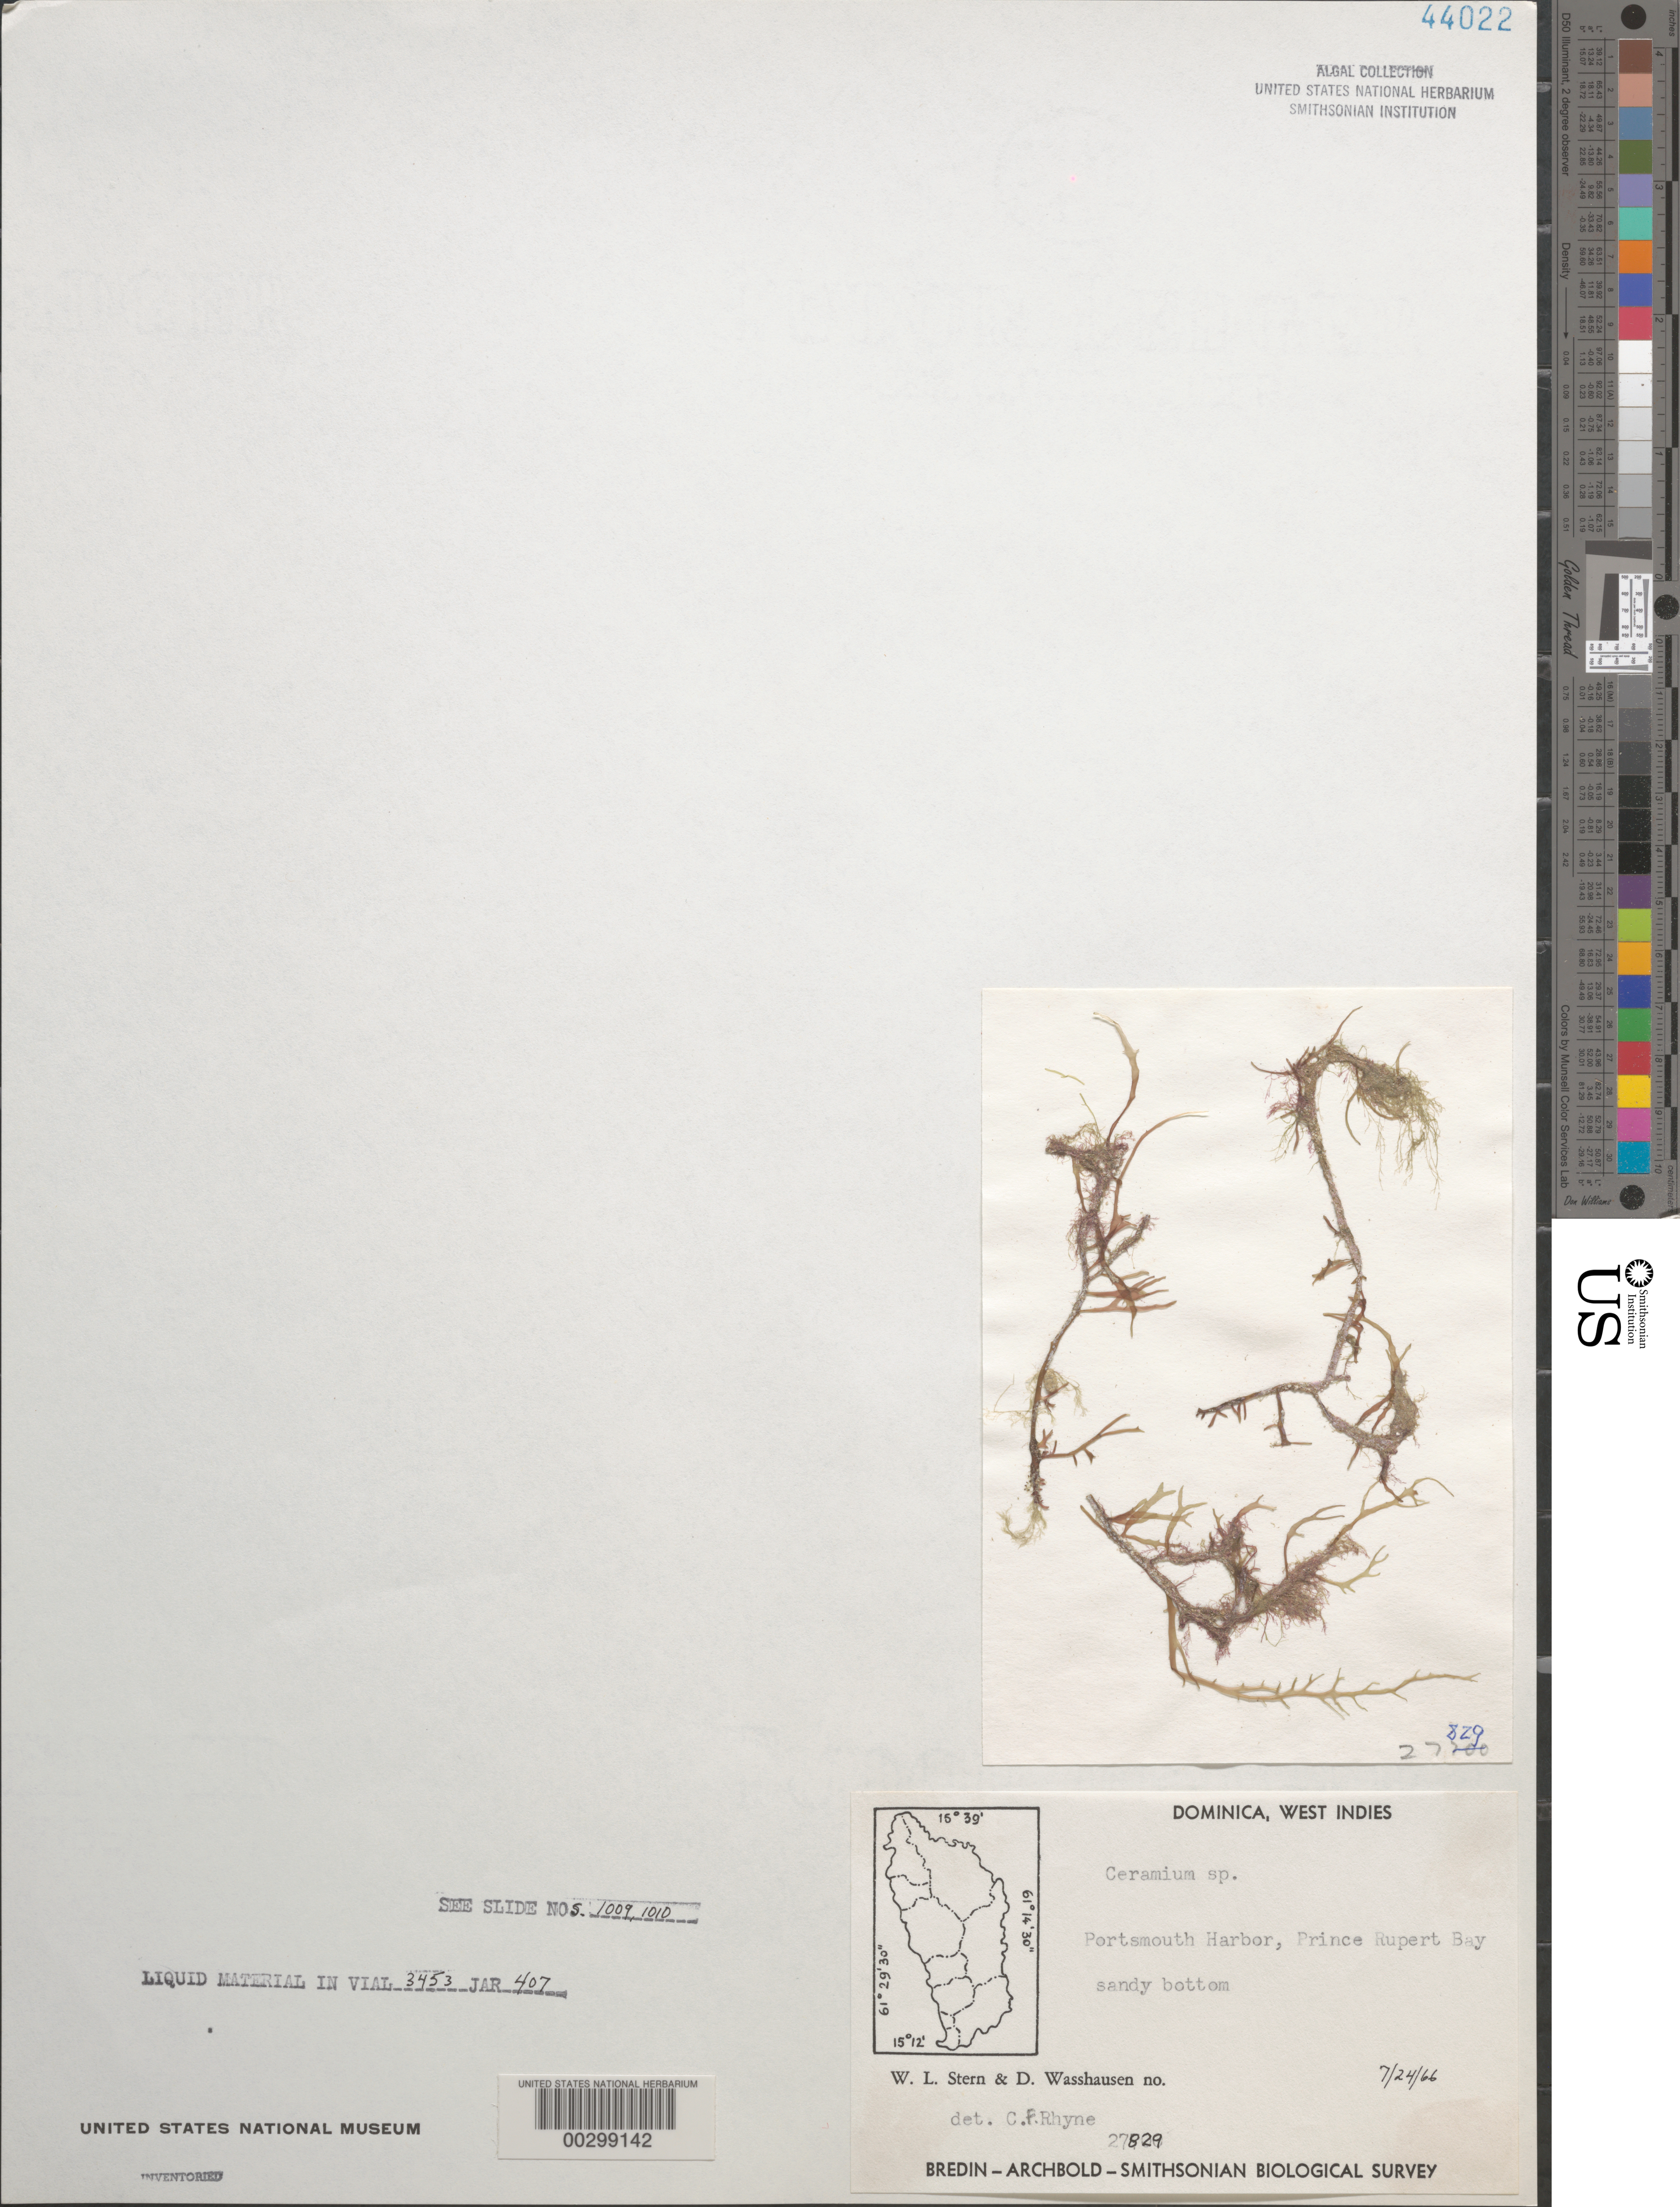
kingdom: Plantae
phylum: Rhodophyta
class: Florideophyceae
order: Ceramiales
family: Ceramiaceae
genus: Ceramium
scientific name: Ceramium sp.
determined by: Rhyne, C. F.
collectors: W. L. Stern & D. C. Wasshausen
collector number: EYD 27829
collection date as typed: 24 Jul 1966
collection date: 1966-07-24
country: Dominica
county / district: St. John's Parish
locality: Portsmouth harbor, Prince Rupert Bay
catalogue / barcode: US 44022